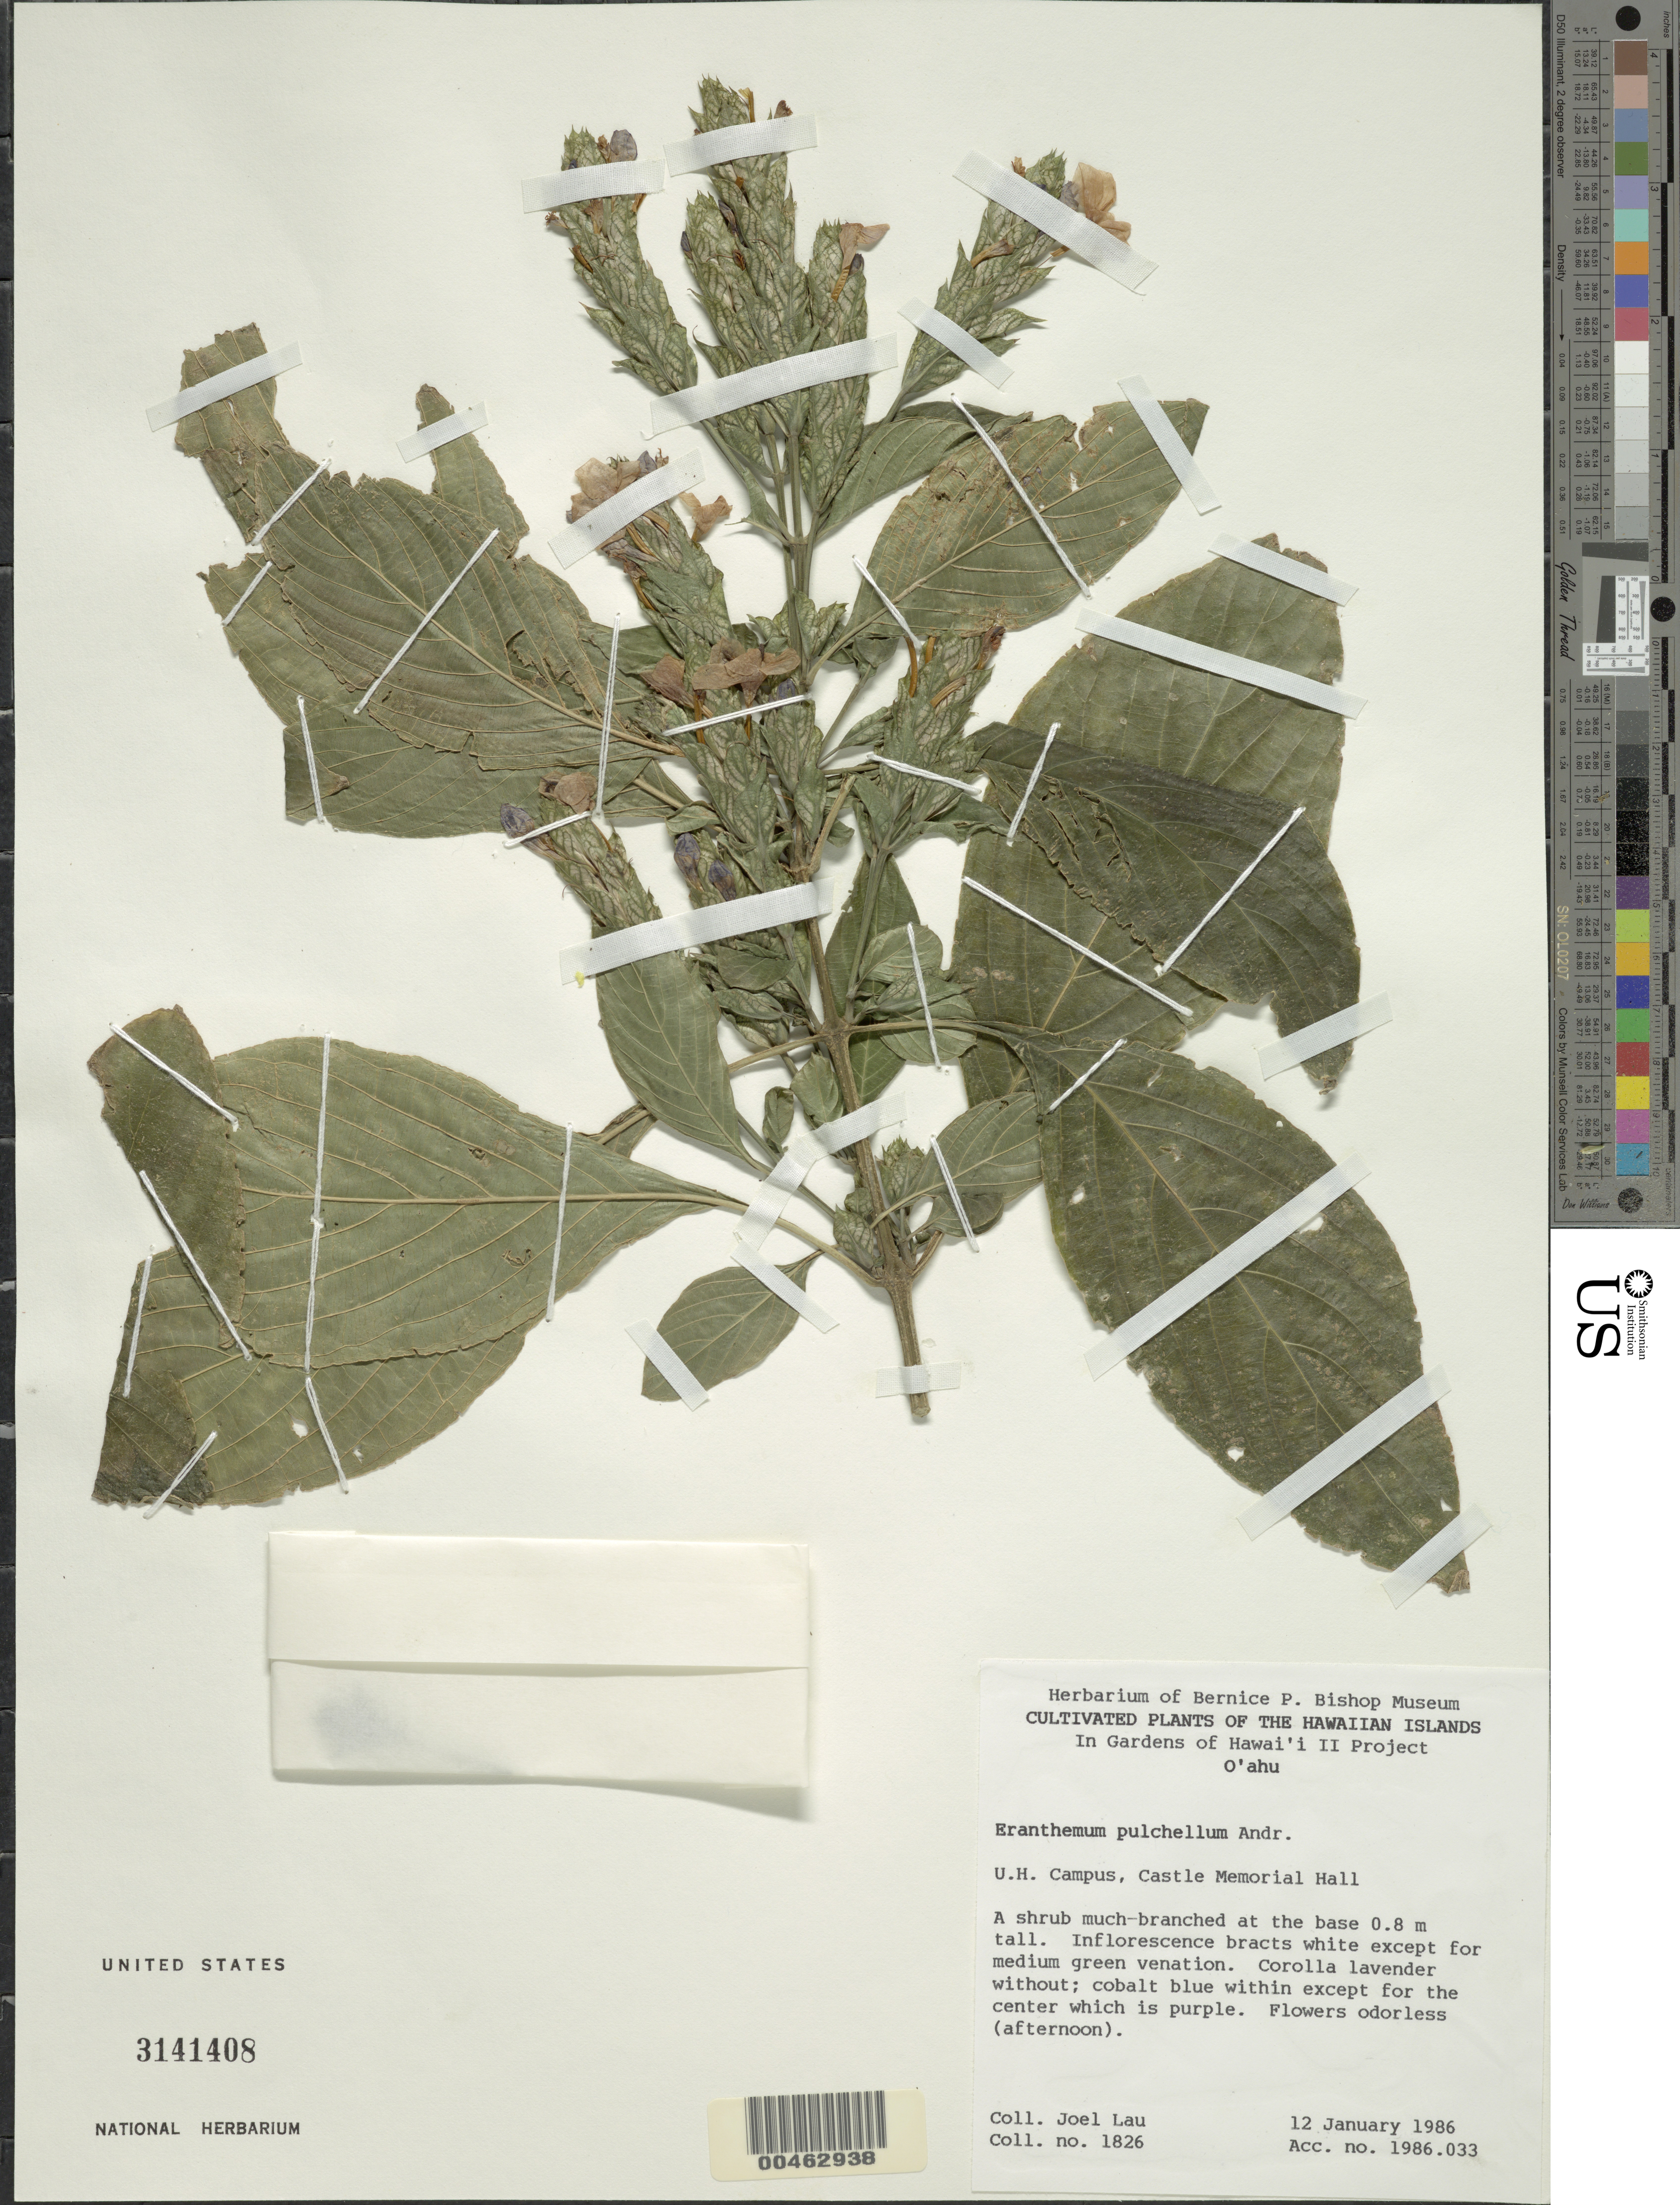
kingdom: Plantae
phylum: Tracheophyta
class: Magnoliopsida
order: Lamiales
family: Acanthaceae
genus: Eranthemum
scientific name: Eranthemum pulchellum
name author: Andrews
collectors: J. Lau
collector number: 1826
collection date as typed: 12 Jan 1986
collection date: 1986-01-12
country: United States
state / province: Hawaii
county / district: Honolulu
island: Oahu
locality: U.H. Campus, Castle Memorial Hall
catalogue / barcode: US 3141408